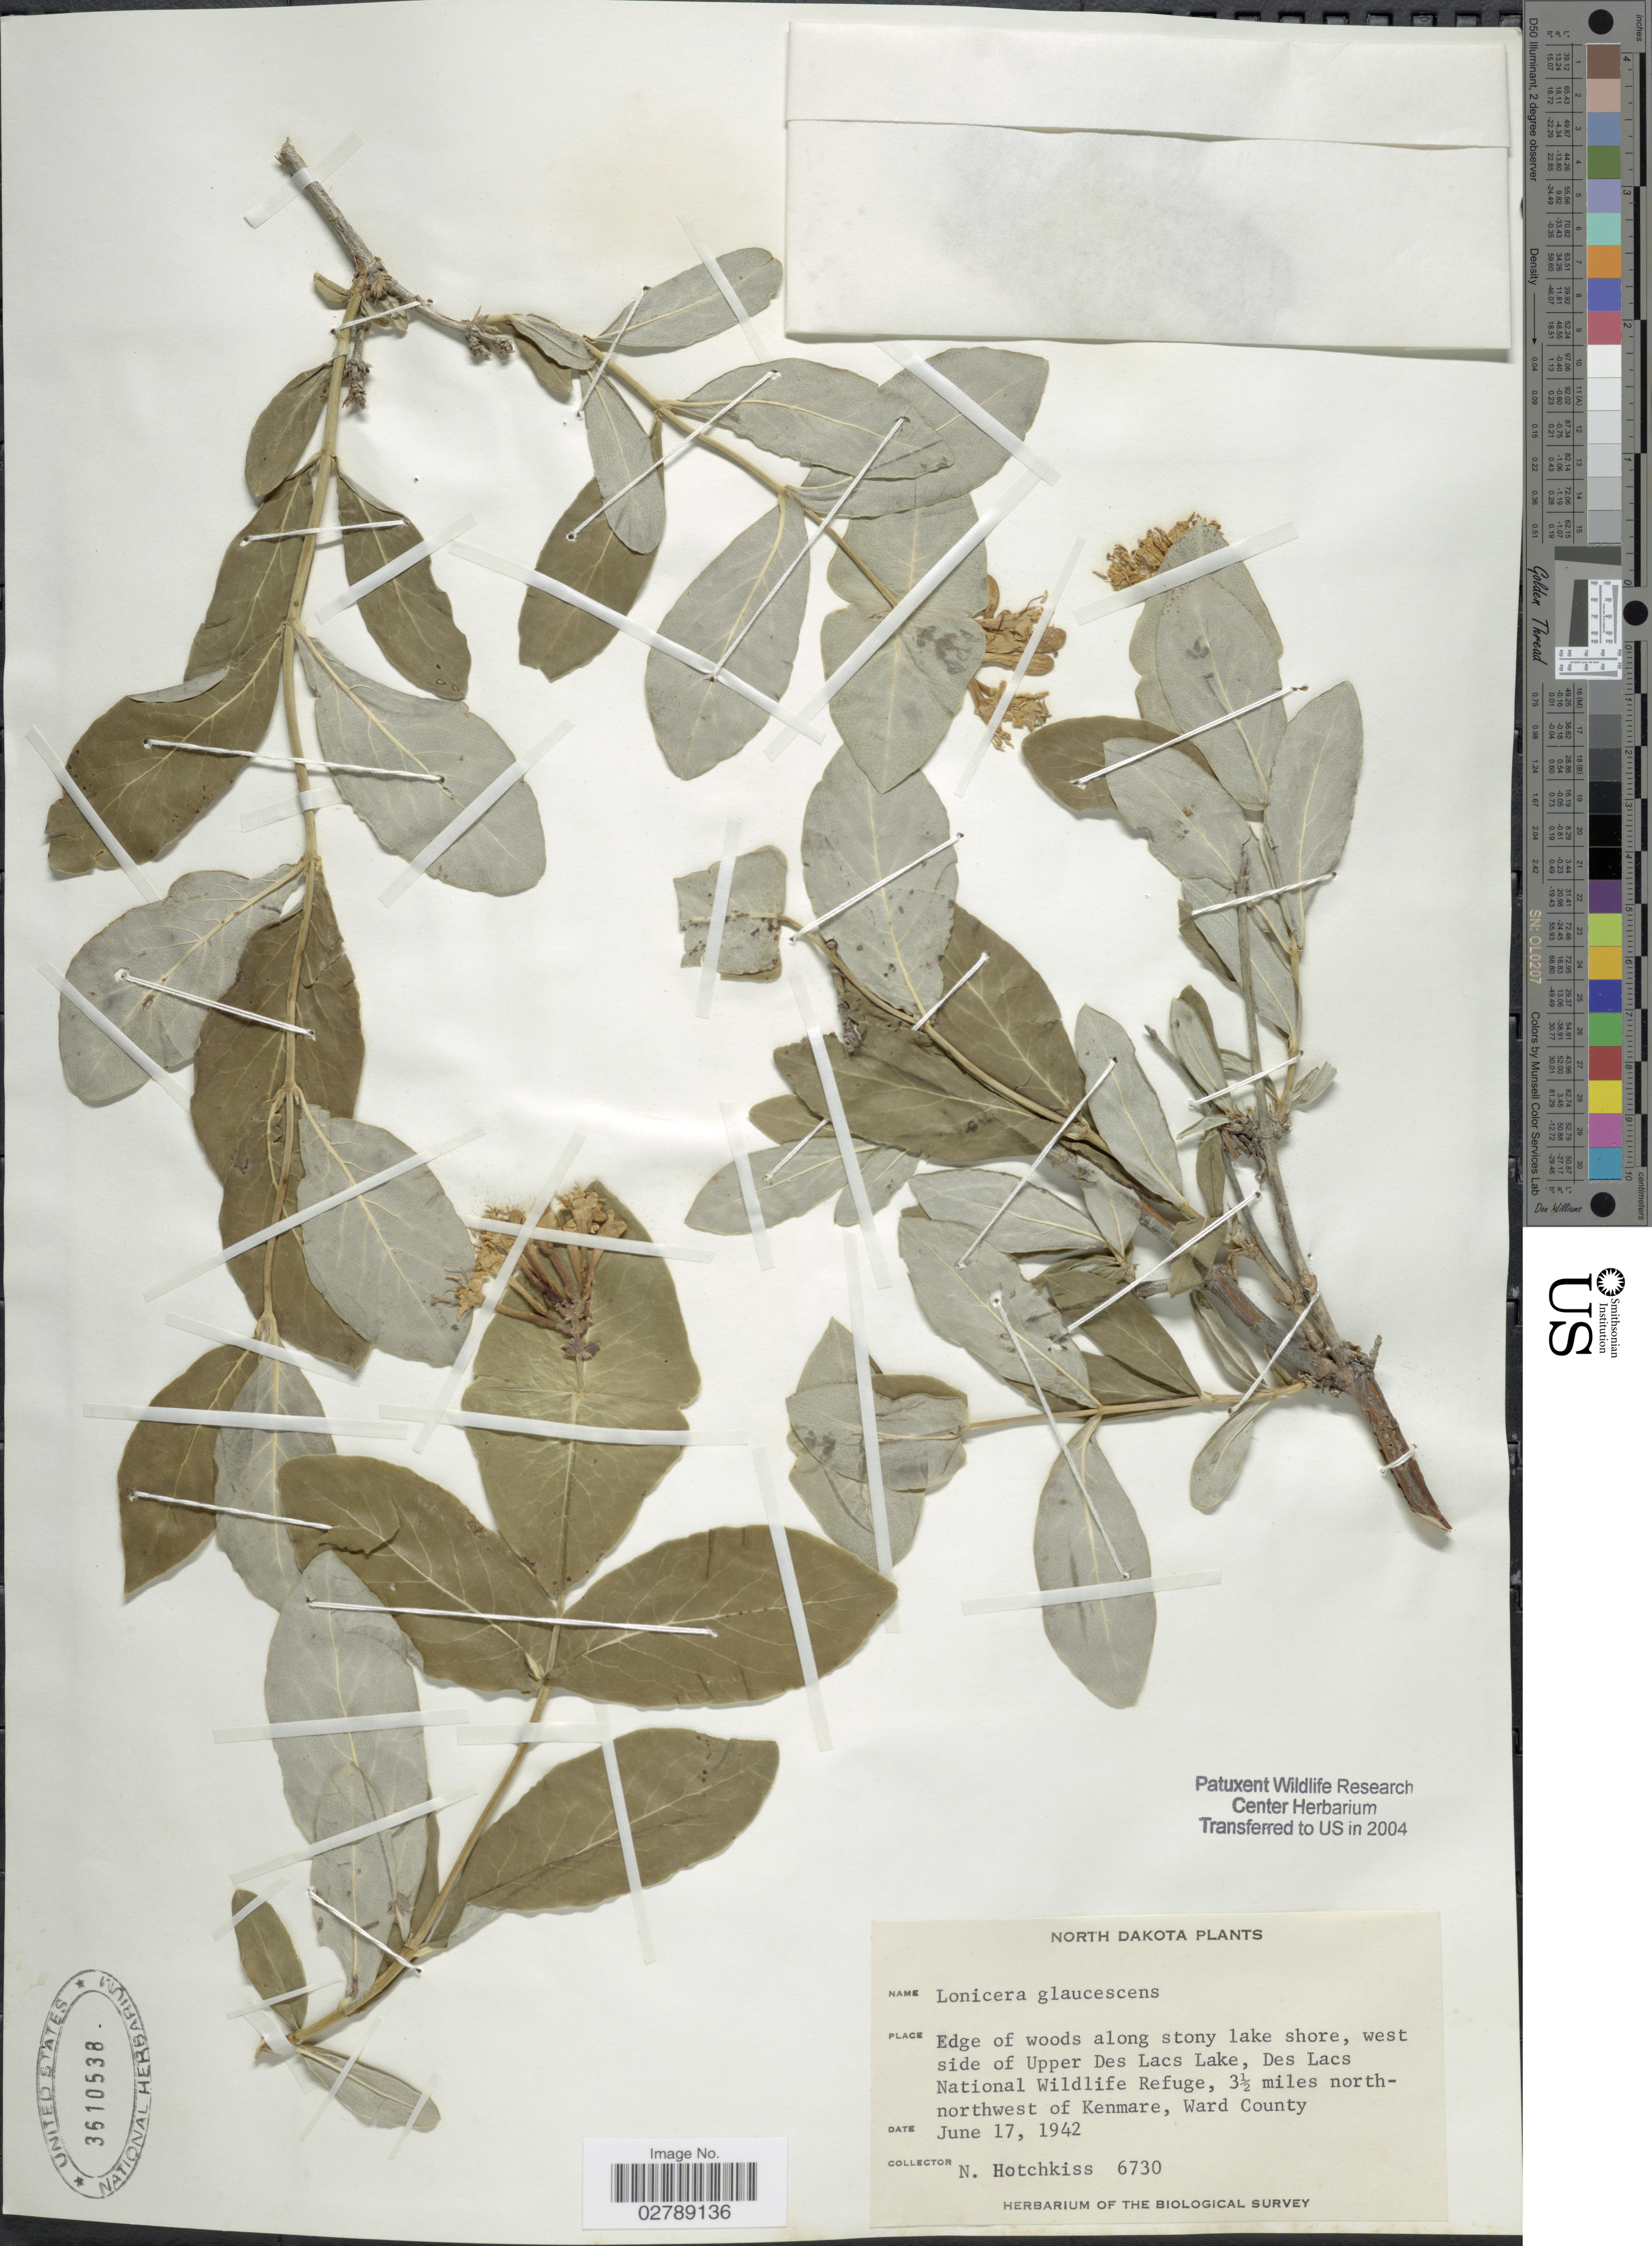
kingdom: Plantae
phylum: Tracheophyta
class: Magnoliopsida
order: Dipsacales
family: Caprifoliaceae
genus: Lonicera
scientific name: Lonicera dioica var. glaucescens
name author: (Rydb.) Butters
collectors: N. Hotchkiss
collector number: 6730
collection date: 1942-06-17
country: United States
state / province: North Dakota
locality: Edge of woods along stony lake shore, west side of Upper Des Lacs Lake, Des Lacs National Wildlife Refuge, 3½ miles north-northwest of Kenmare, Ward County.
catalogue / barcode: US 3610538